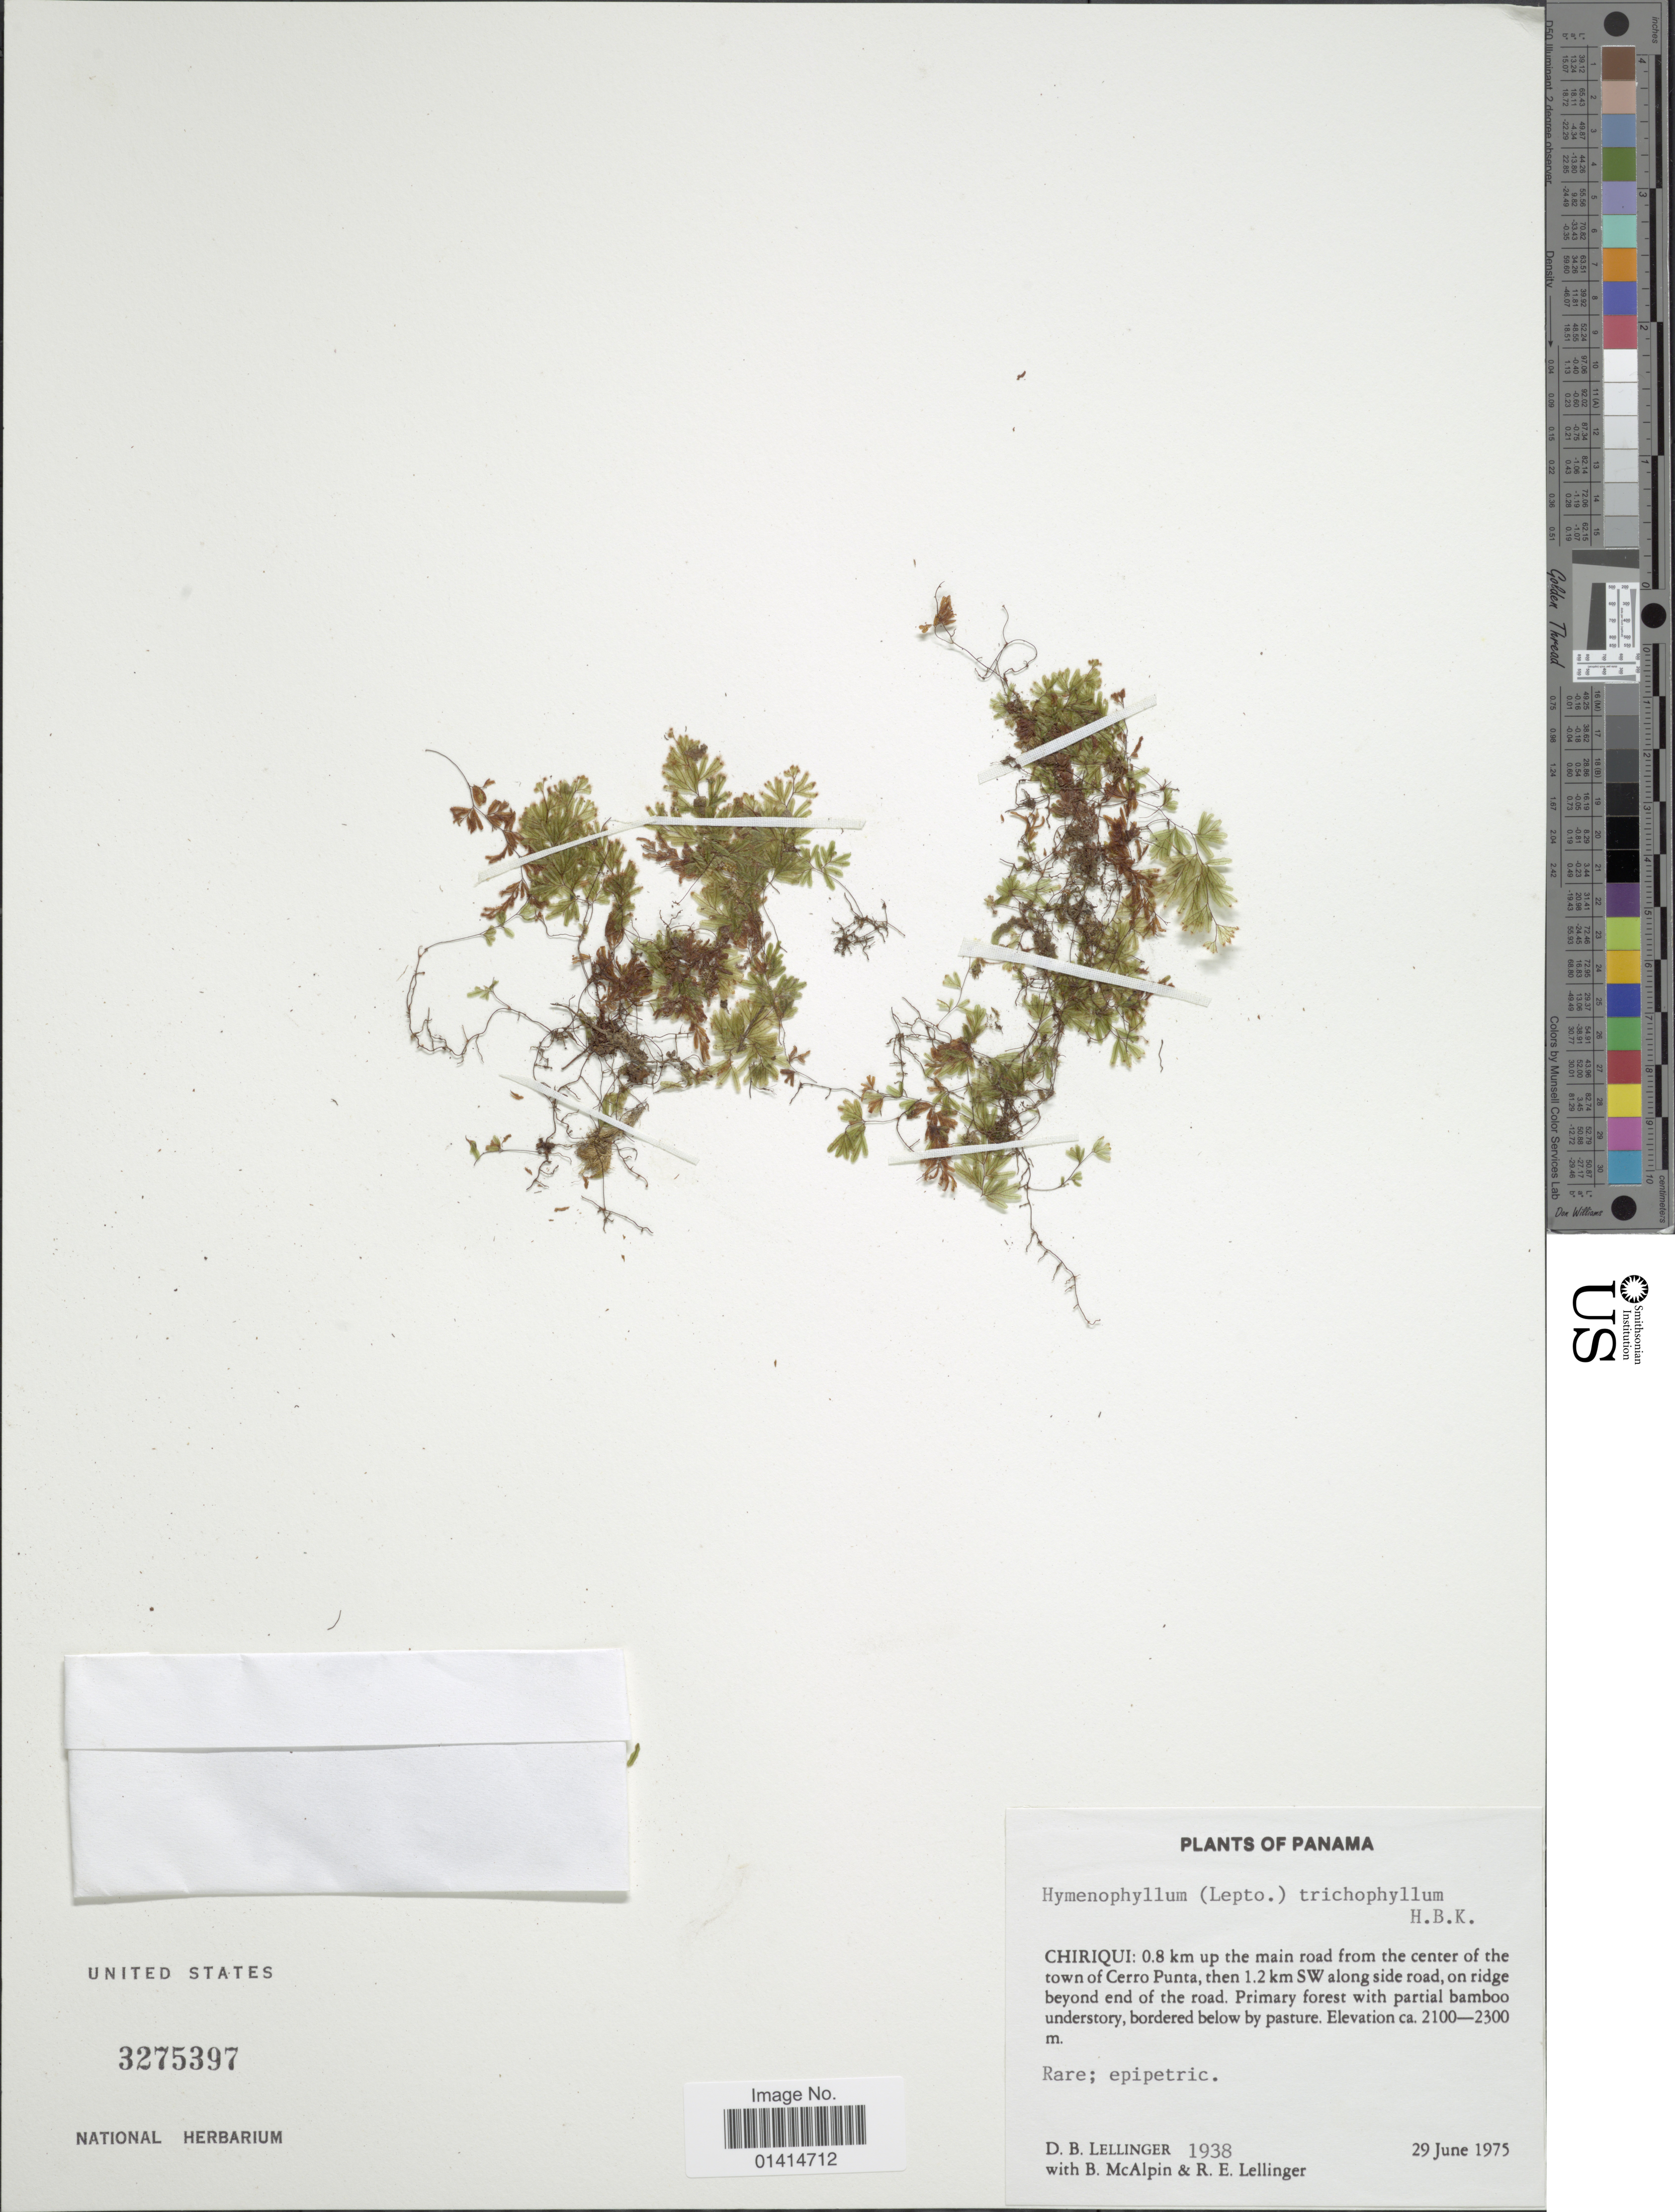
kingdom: Plantae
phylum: Tracheophyta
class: Polypodiopsida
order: Hymenophyllales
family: Hymenophyllaceae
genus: Hymenophyllum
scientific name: Hymenophyllum trichophyllum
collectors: D. B. Lellinger, B. Mcalpin & R. E. Lellinger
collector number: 1938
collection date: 1975-06-29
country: Panama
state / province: Chiriqui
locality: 0.8 km up the main from the center of the town of Cerro Punta, then 1.2 km SW along side road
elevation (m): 2100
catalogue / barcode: US 3275397